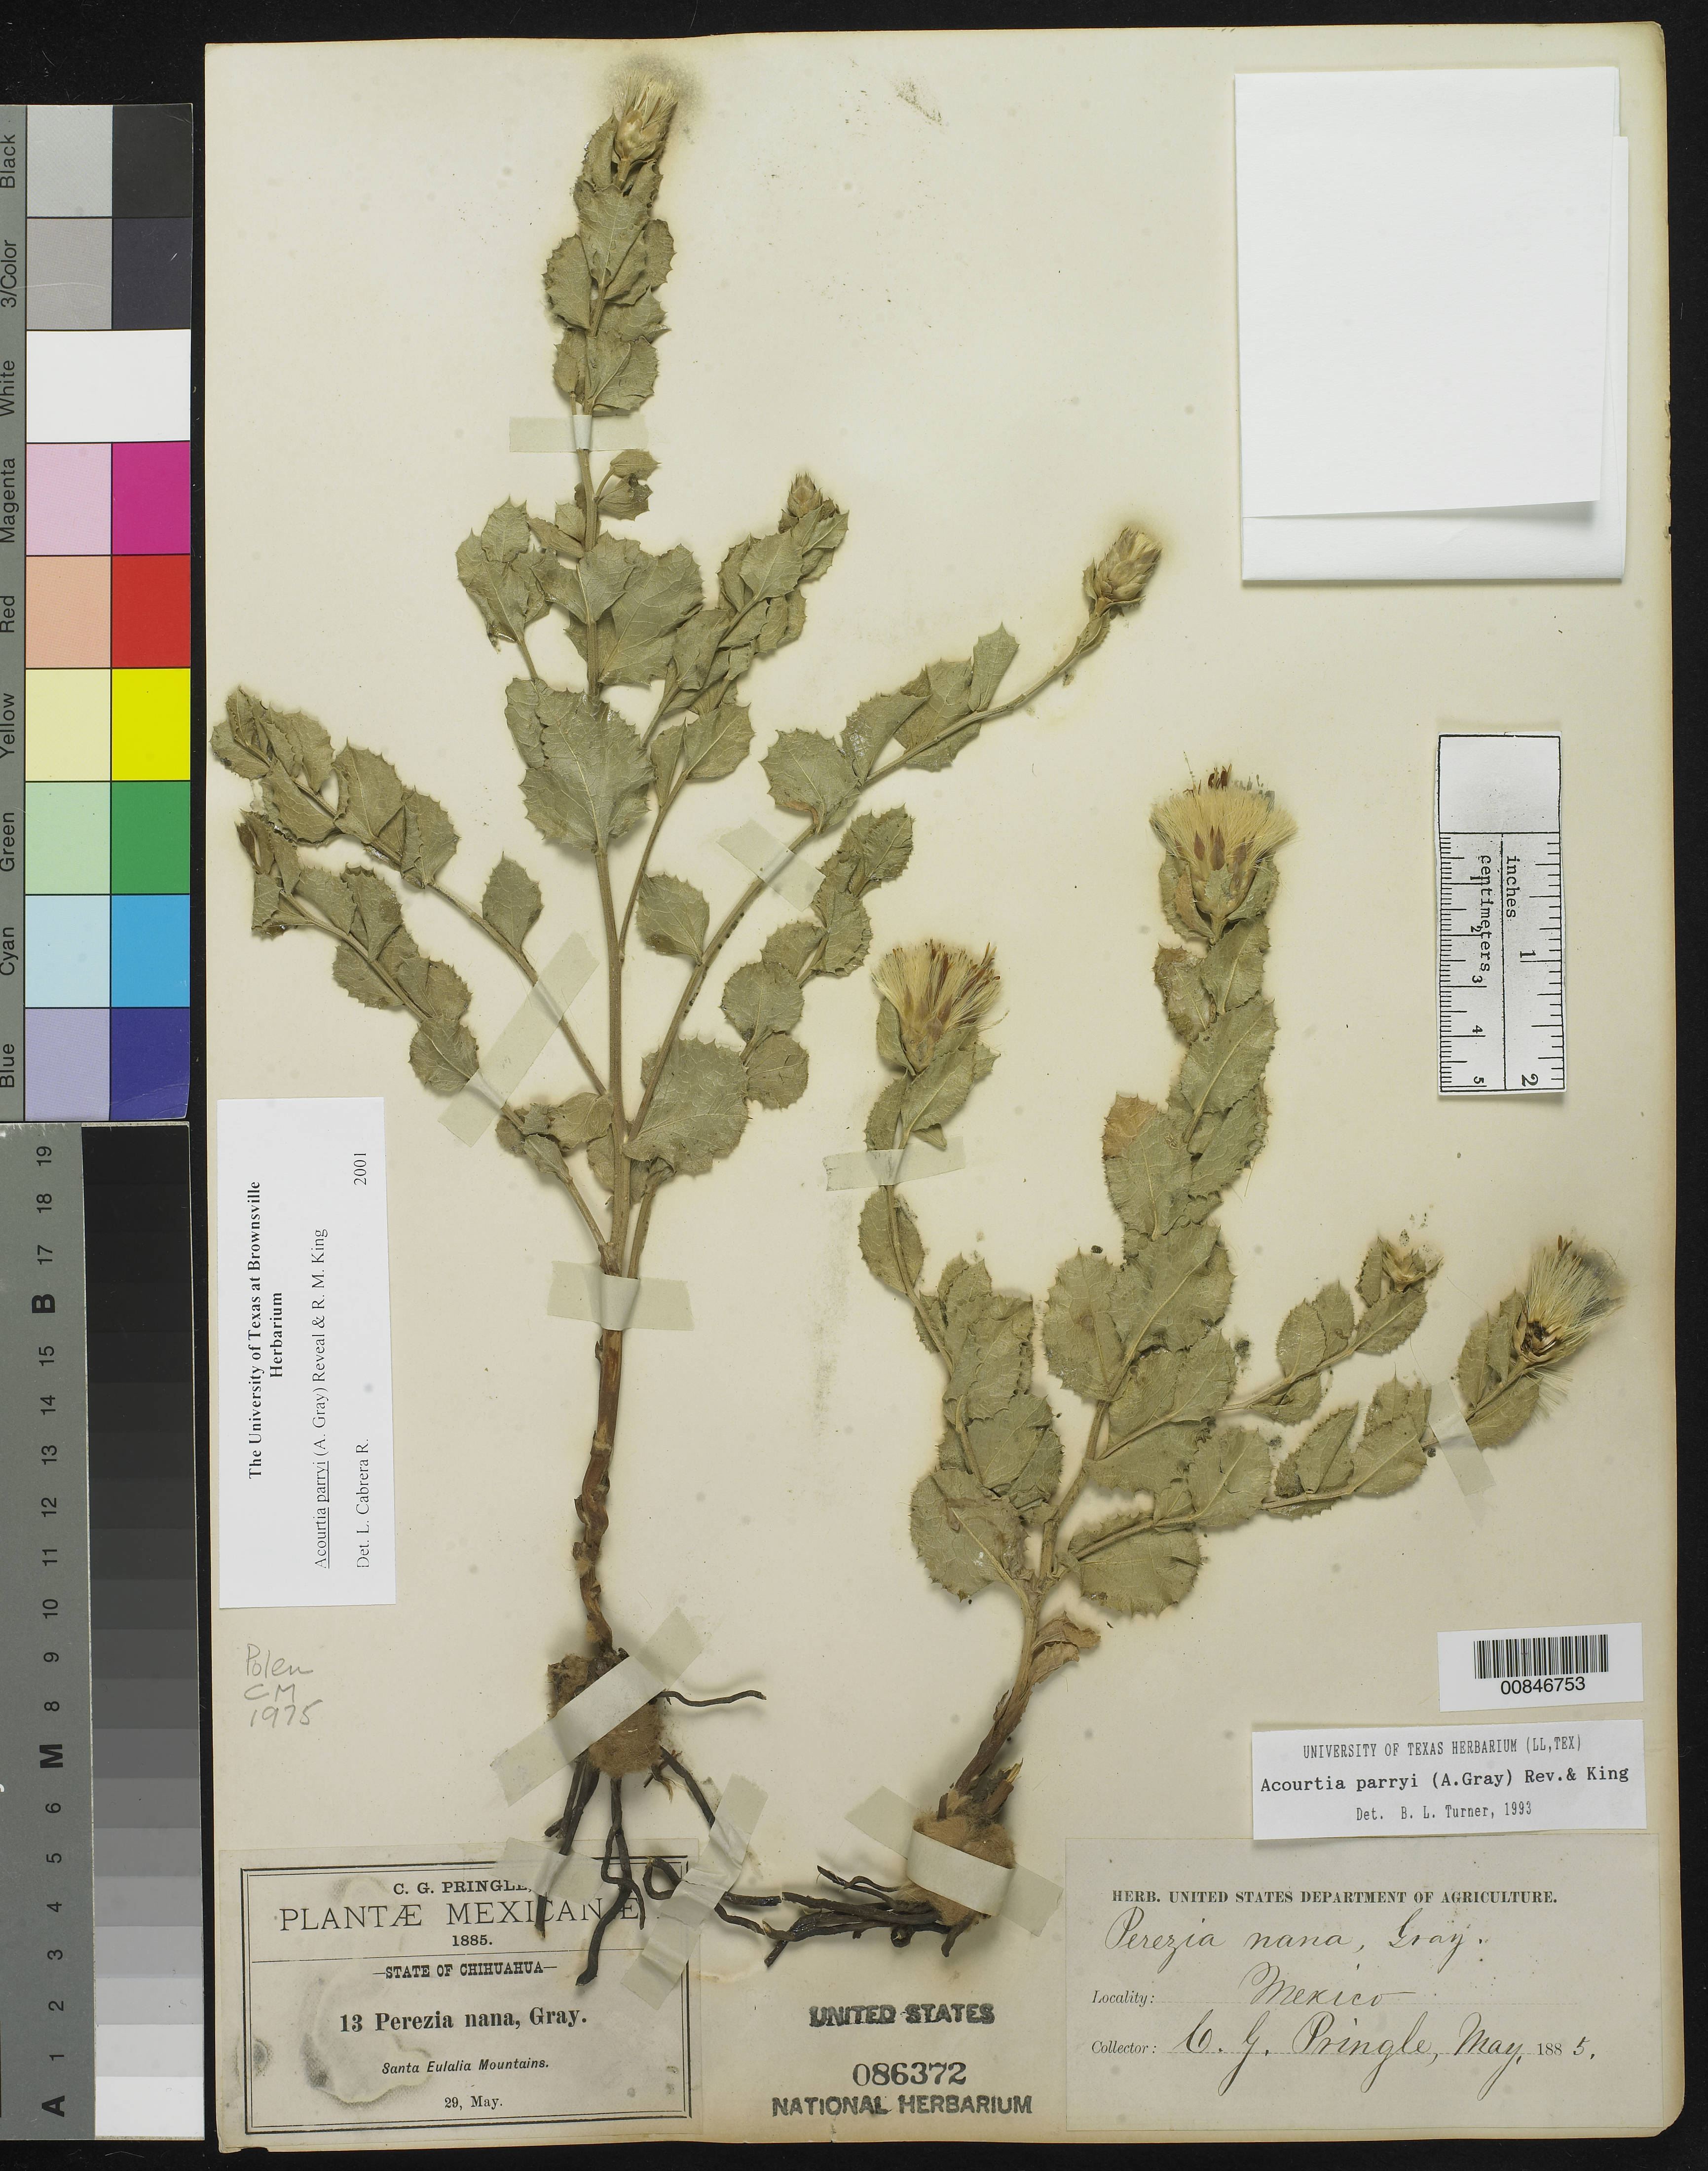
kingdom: Plantae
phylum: Tracheophyta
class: Magnoliopsida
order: Asterales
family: Asteraceae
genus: Acourtia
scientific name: Acourtia parryi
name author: (A. Gray) Reveal & R.M. King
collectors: C. G. Pringle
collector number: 13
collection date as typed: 29 May 1885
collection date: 1885-05-29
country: Mexico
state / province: Chihuahua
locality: Santa Eulalia Mountains.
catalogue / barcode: US 86372